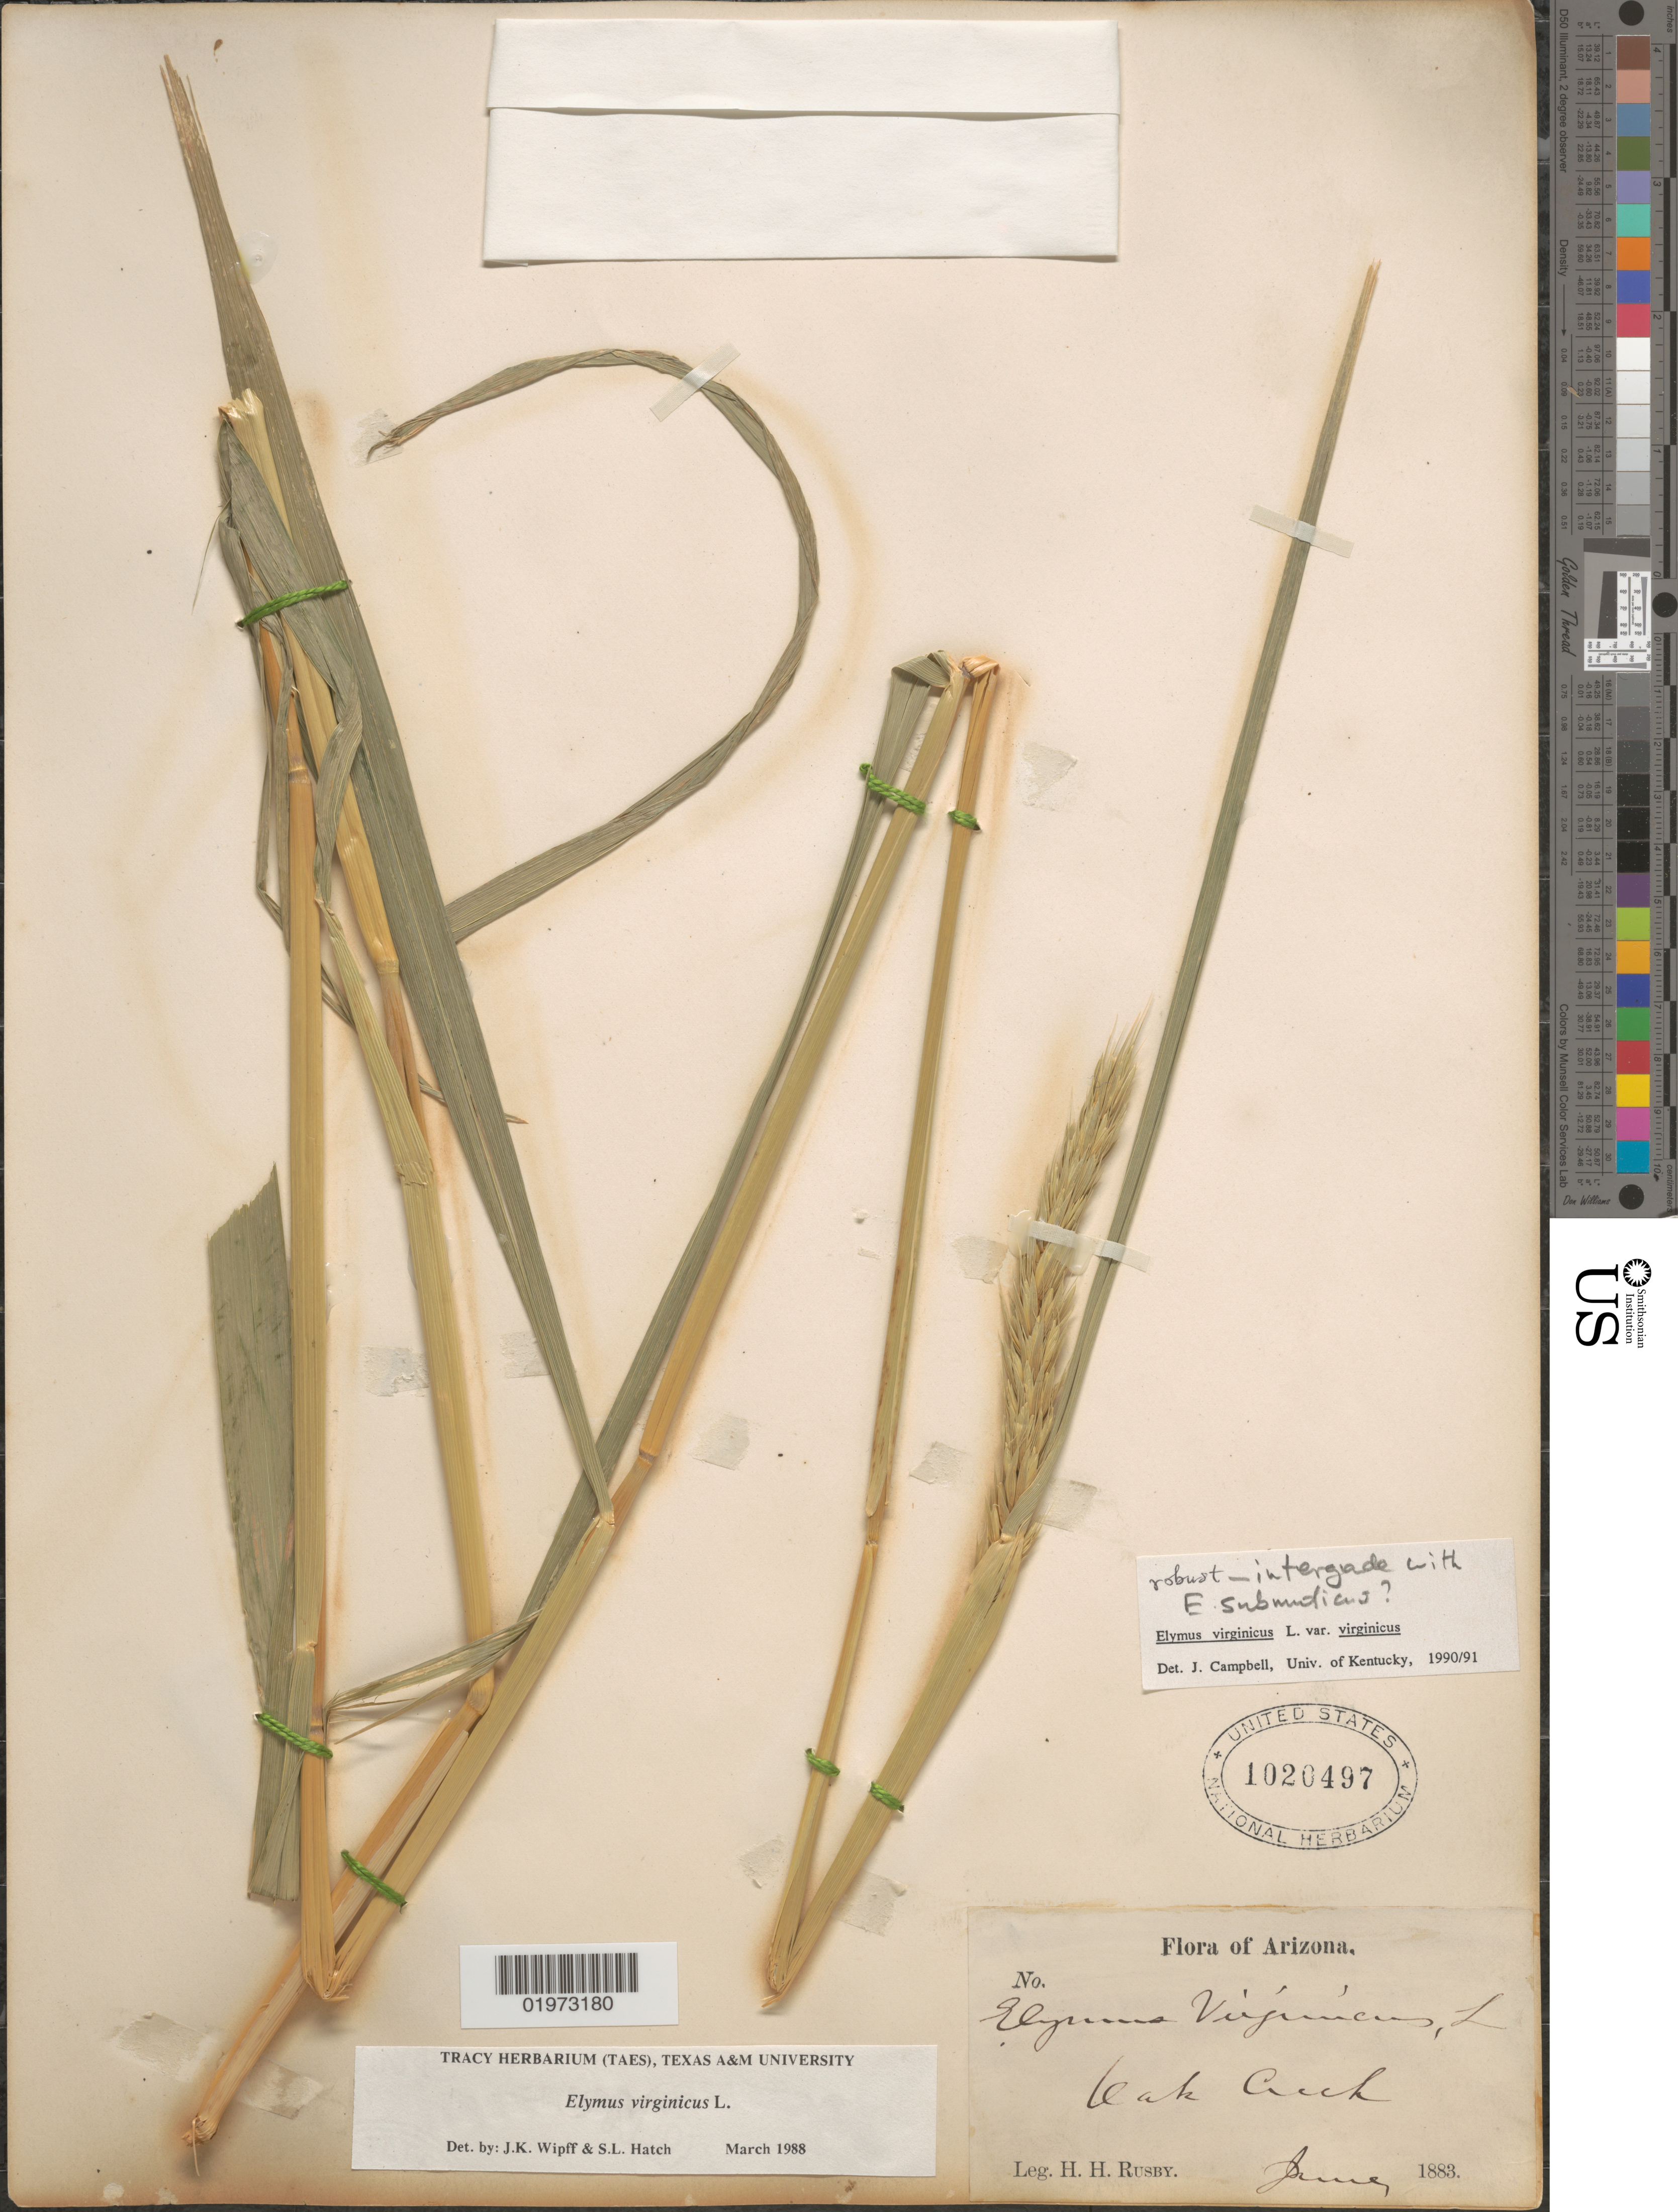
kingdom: Plantae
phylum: Tracheophyta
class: Liliopsida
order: Poales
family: Poaceae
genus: Elymus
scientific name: Elymus virginicus var. virginicus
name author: L.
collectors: H. H. Rusby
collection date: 1883-06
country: United States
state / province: Arizona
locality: Oak Creek.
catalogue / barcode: US 1020497